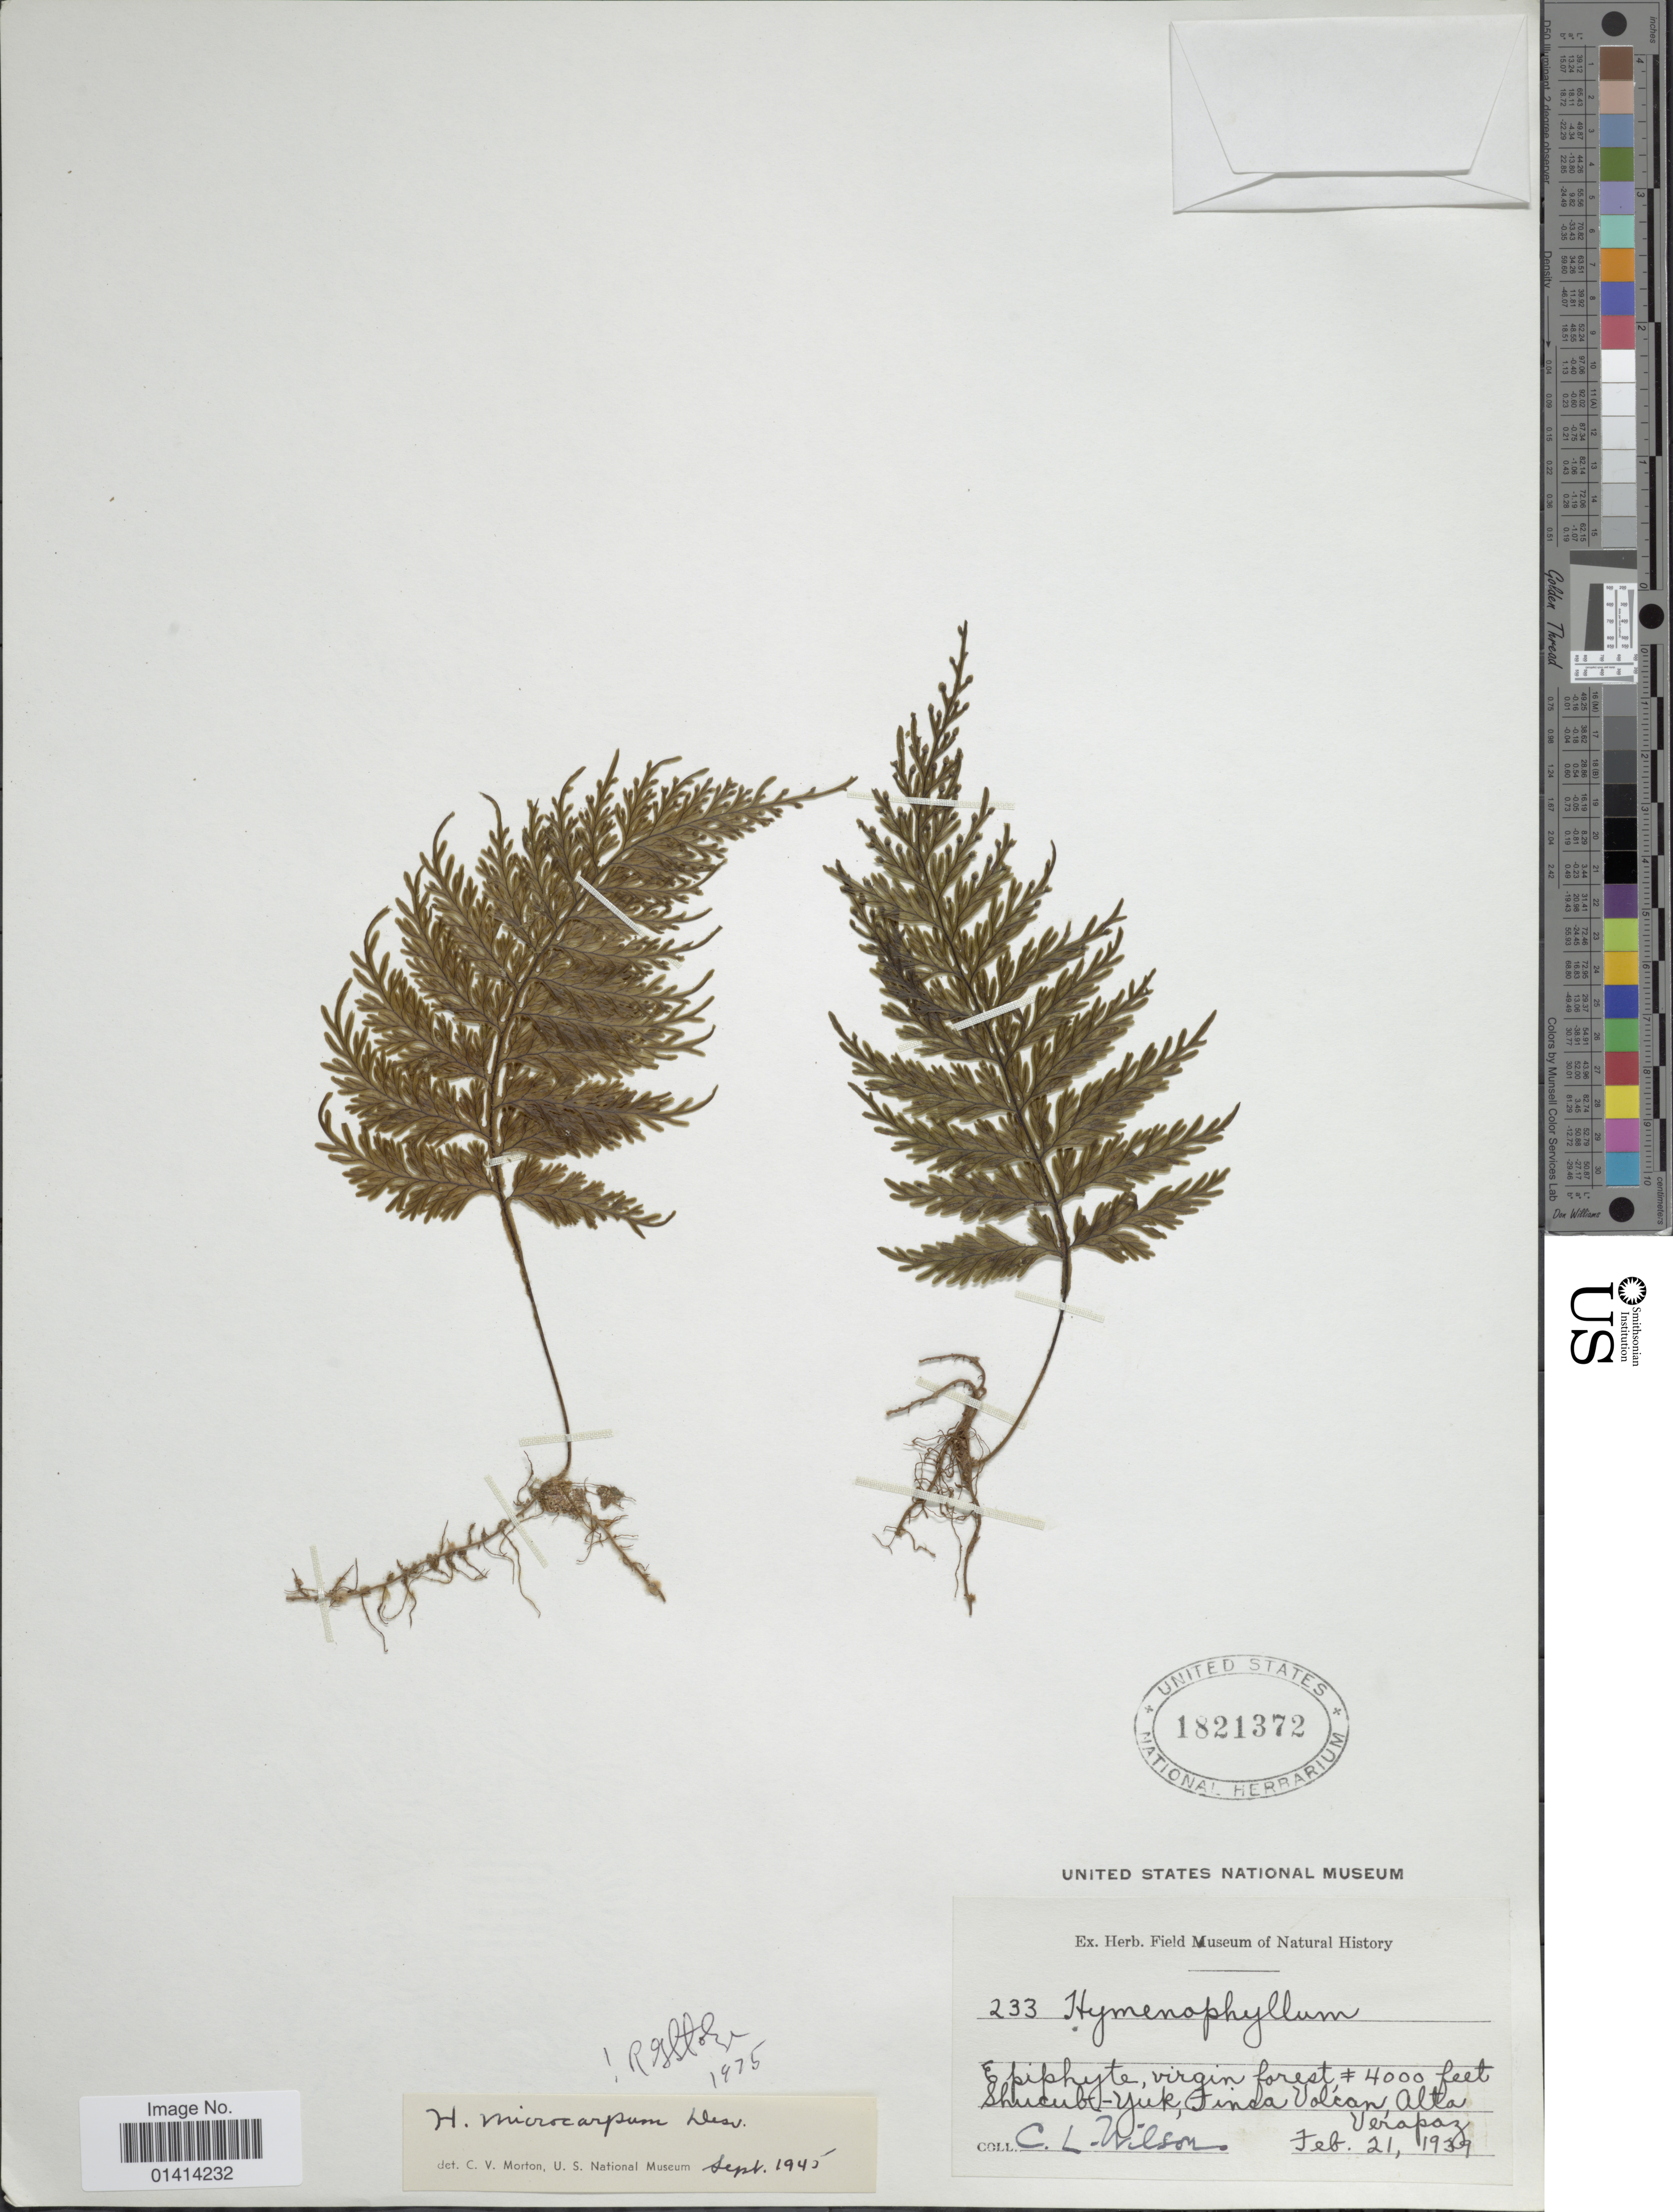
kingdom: Plantae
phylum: Tracheophyta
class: Polypodiopsida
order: Hymenophyllales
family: Hymenophyllaceae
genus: Hymenophyllum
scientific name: Hymenophyllum microcarpum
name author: (Desv.) Lellinger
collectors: C. L. Wilson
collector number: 233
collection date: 1939-02-21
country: Guatemala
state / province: Alta Verapaz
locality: Virgin forest. Finca Volcan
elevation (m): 1219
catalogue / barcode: US 1821372